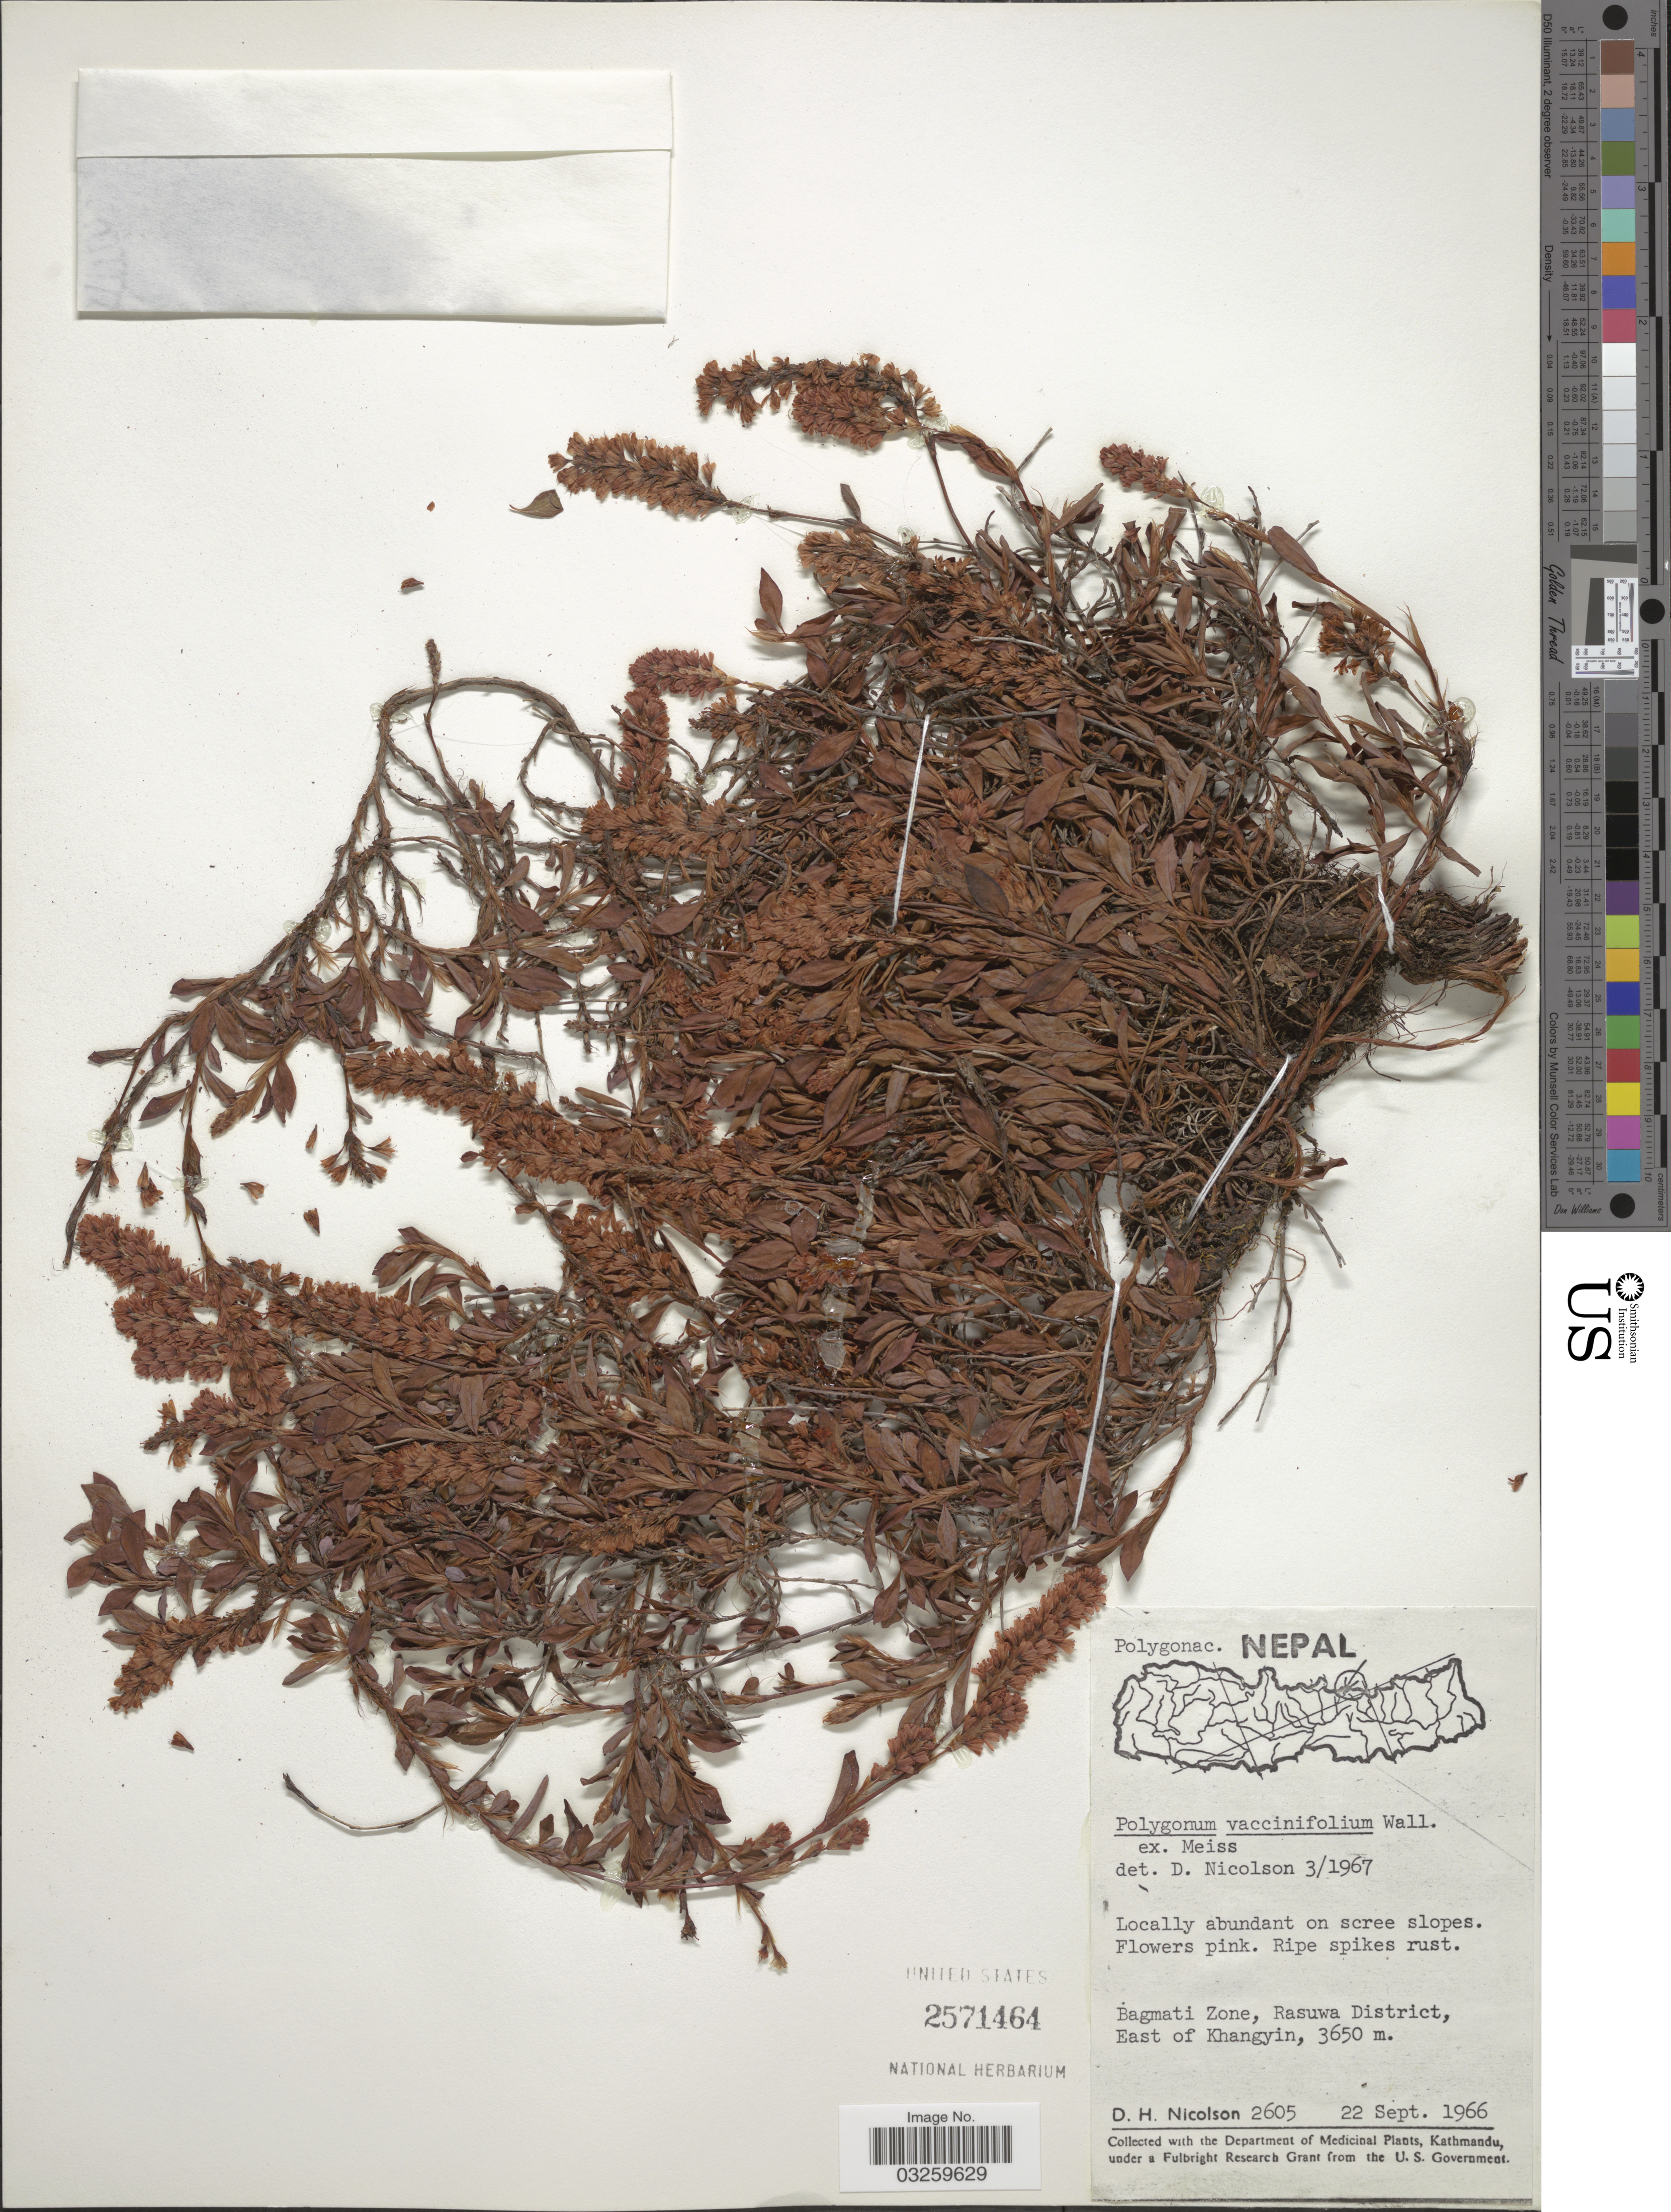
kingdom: Plantae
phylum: Tracheophyta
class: Magnoliopsida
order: Caryophyllales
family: Polygonaceae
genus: Bistorta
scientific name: Bistorta vaccinifolia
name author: (Wall. ex Meisn.) Greene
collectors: D. H. Nicolson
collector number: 2605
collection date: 1966-09-22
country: Nepal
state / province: Bagmati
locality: Bagmati Zone, Rasuwa District, East of Khangyin.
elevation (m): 3650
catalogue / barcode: US 2571464